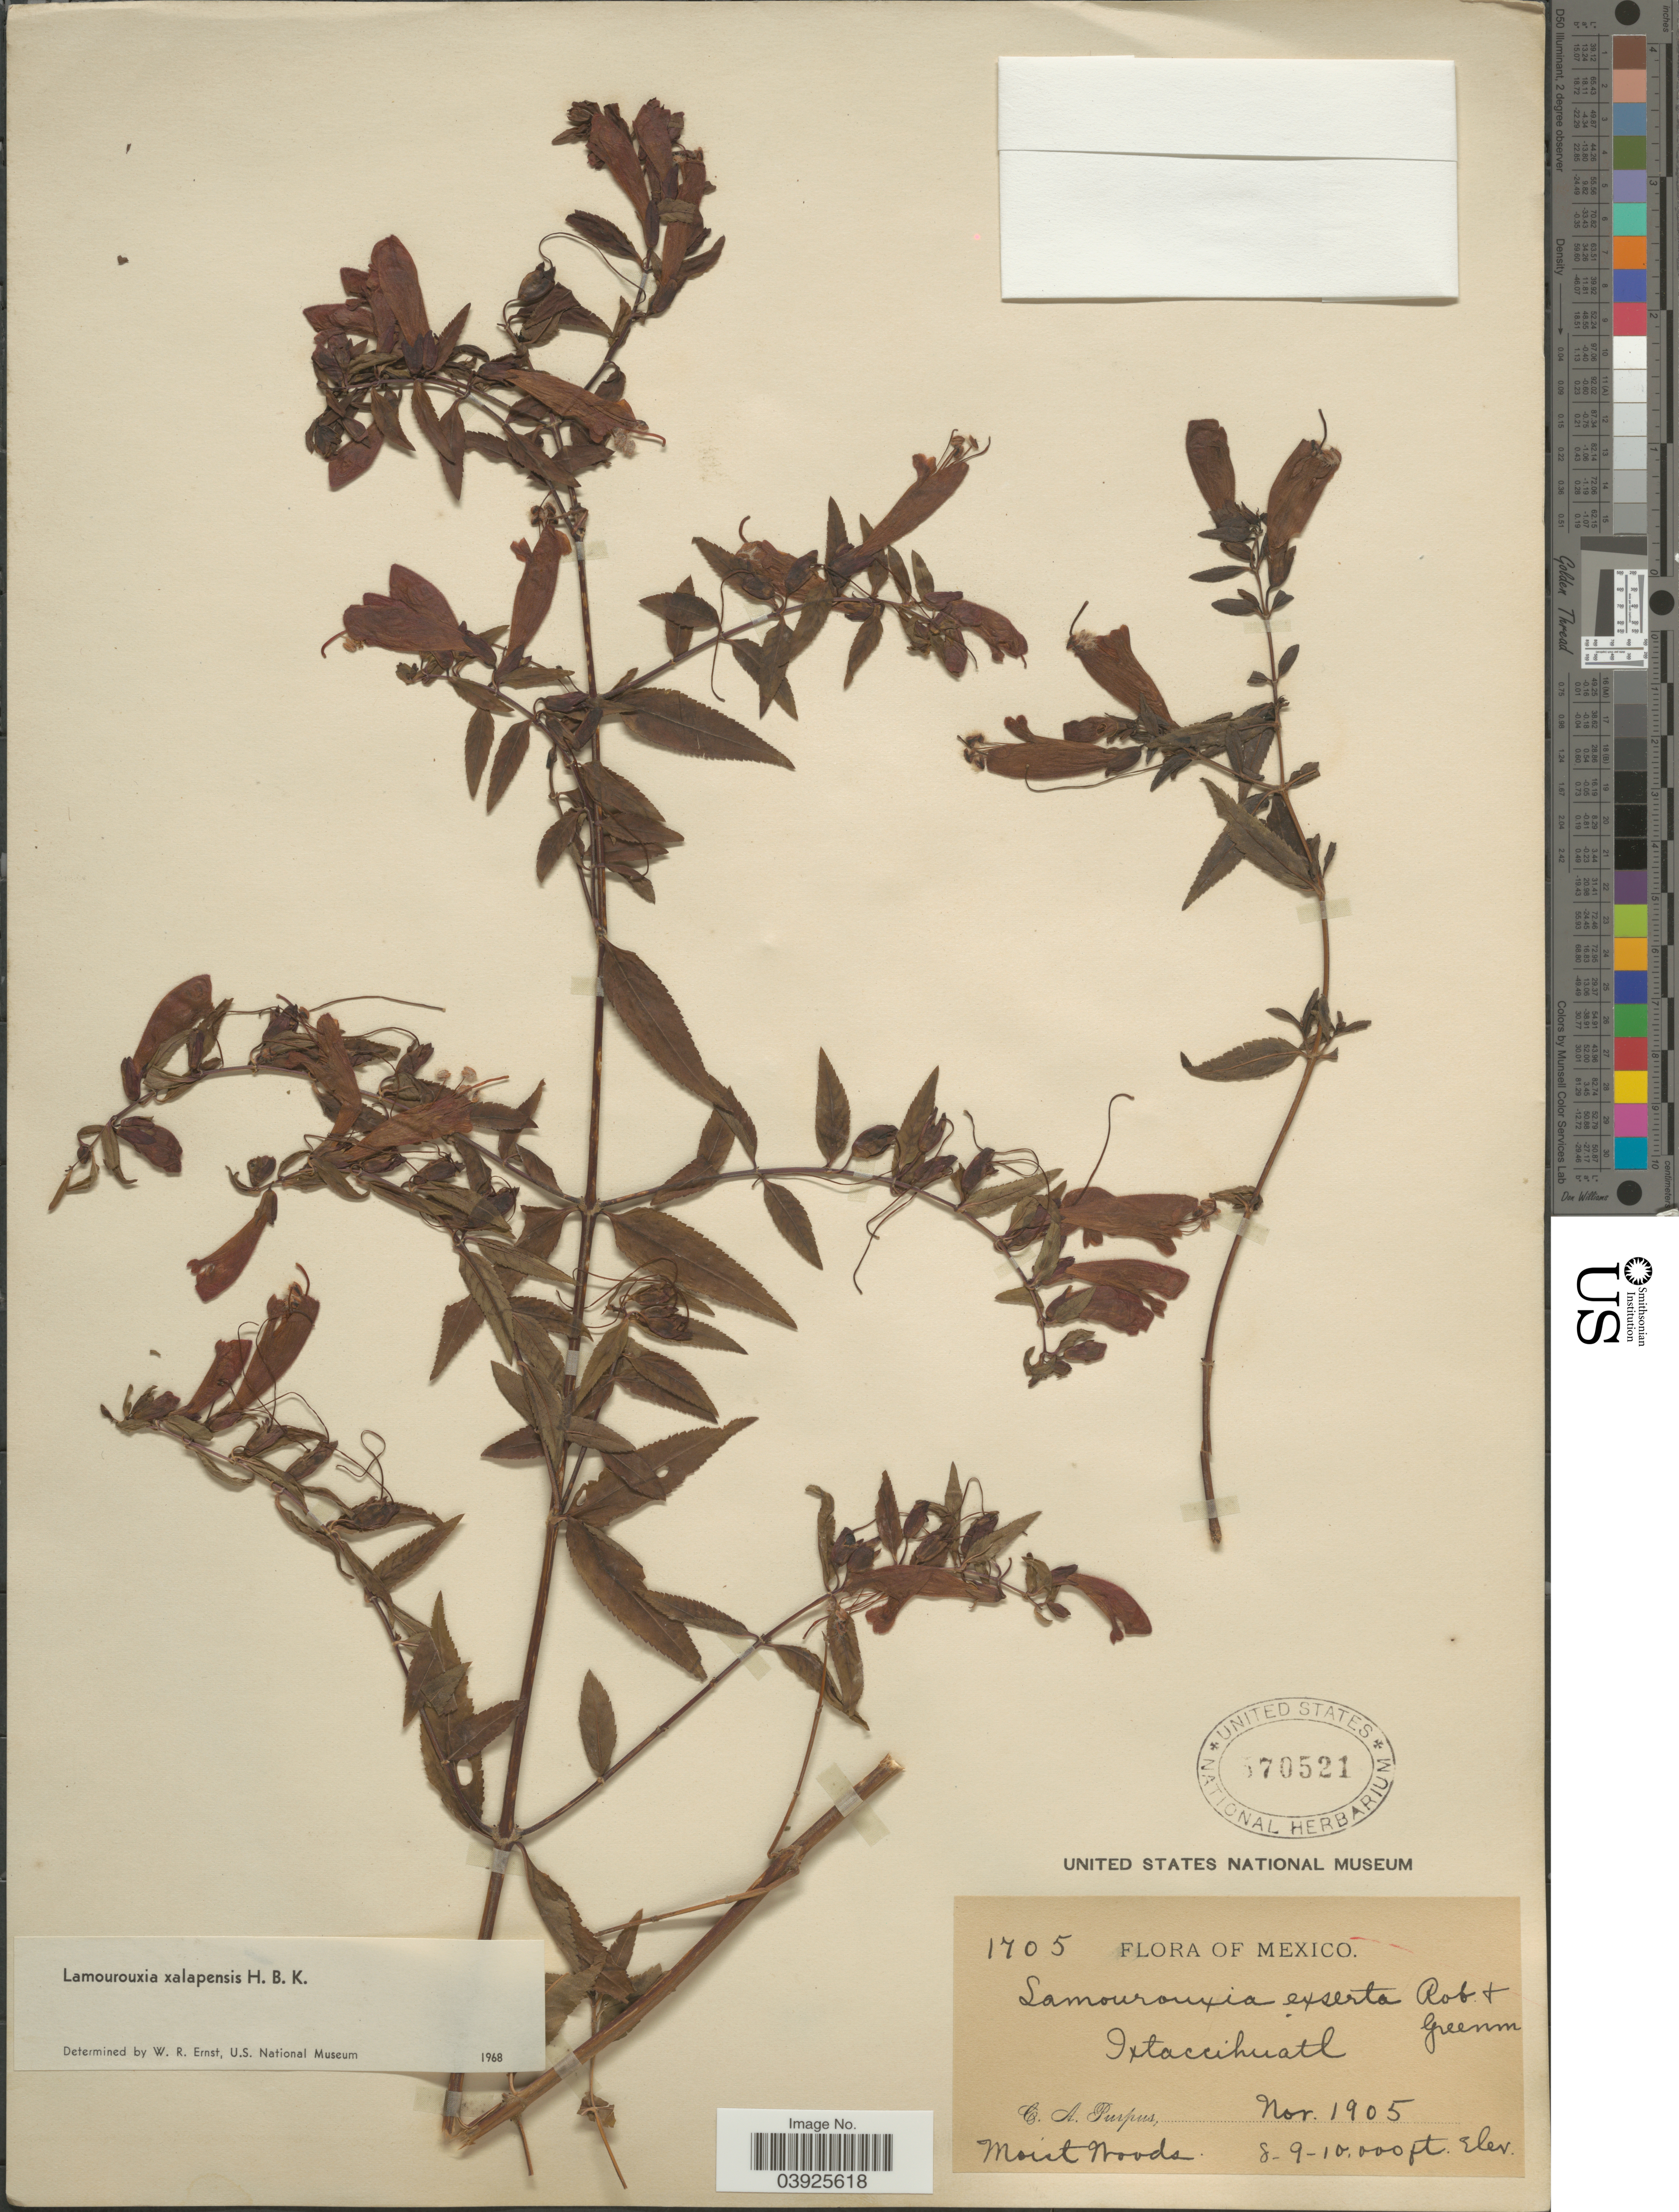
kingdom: Plantae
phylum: Tracheophyta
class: Magnoliopsida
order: Lamiales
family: Orobanchaceae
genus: Lamourouxia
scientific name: Lamourouxia xalapensis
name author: Kunth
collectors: C. A. Purpus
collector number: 1705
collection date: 1905-11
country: Mexico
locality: Ixtaccihuatl.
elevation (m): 2438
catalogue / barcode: US 570521